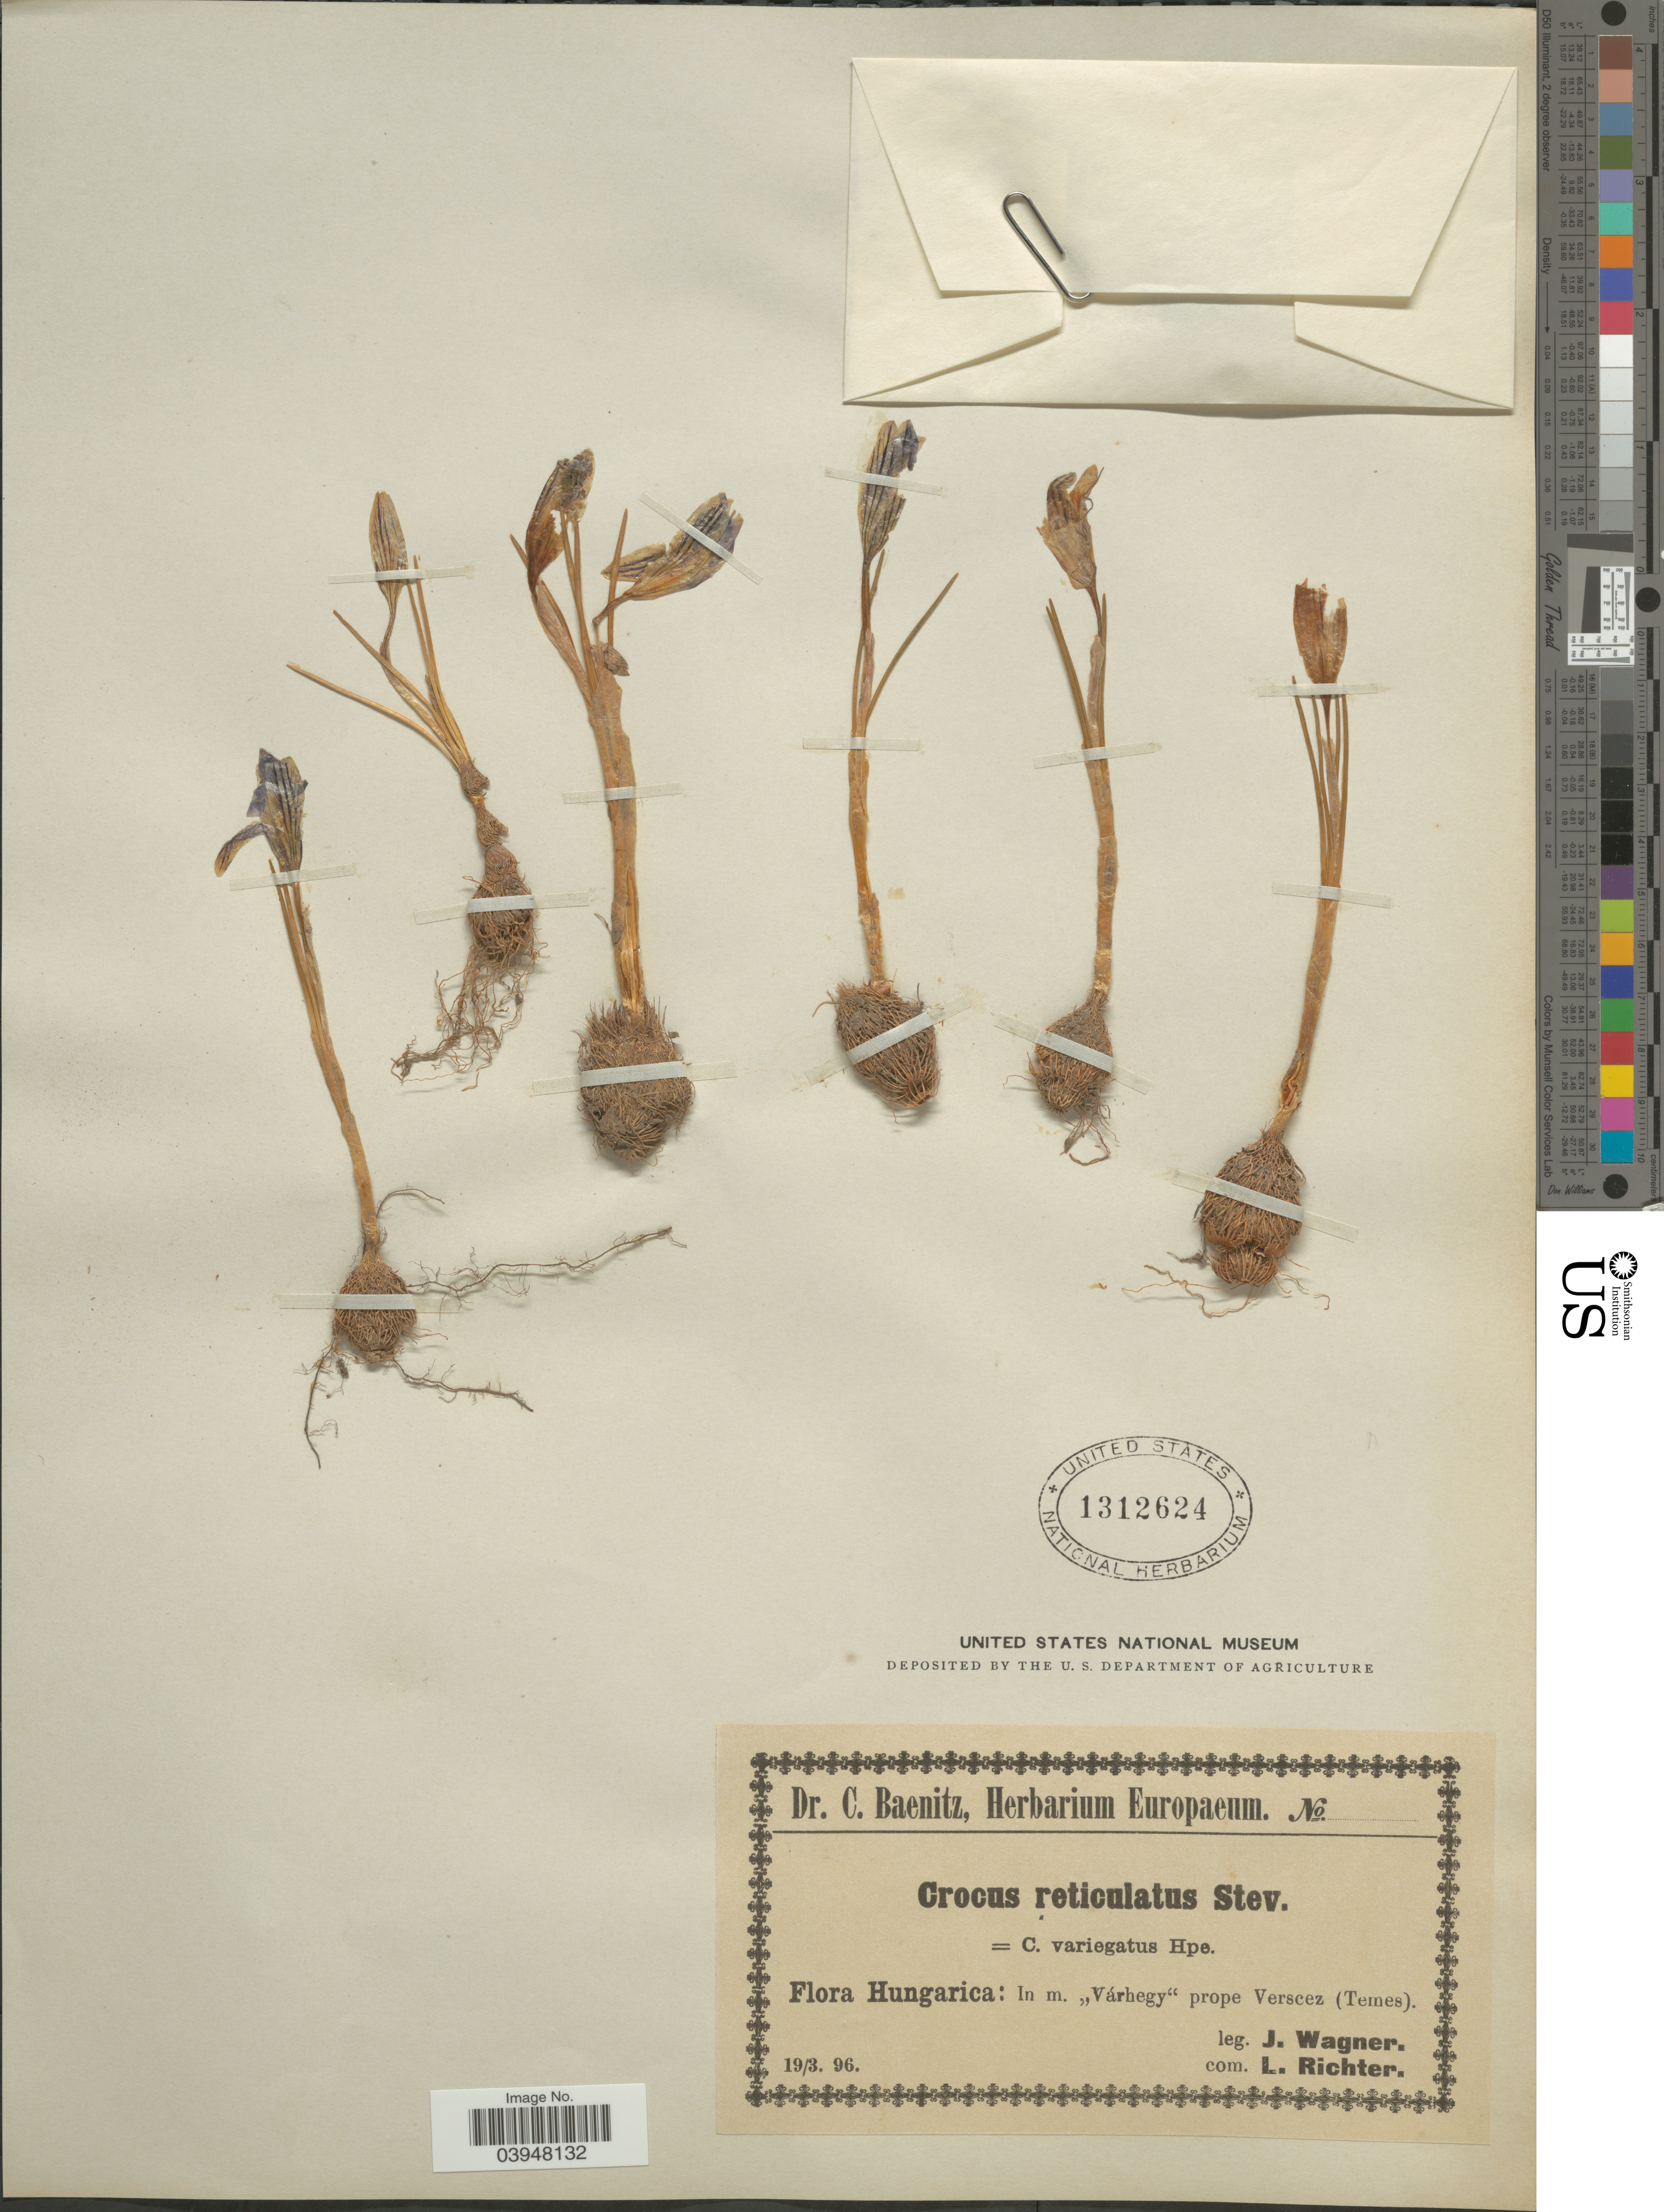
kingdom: Plantae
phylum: Tracheophyta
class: Liliopsida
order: Asparagales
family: Iridaceae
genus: Crocus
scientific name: Crocus reticulatus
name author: Steven ex Adams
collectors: J. Wagner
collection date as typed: Transcribed d/m/y: 19/3/96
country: Hungary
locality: Hungarica: In m. "Várhegy" prope Verscez (Temes).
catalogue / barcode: US 1312624